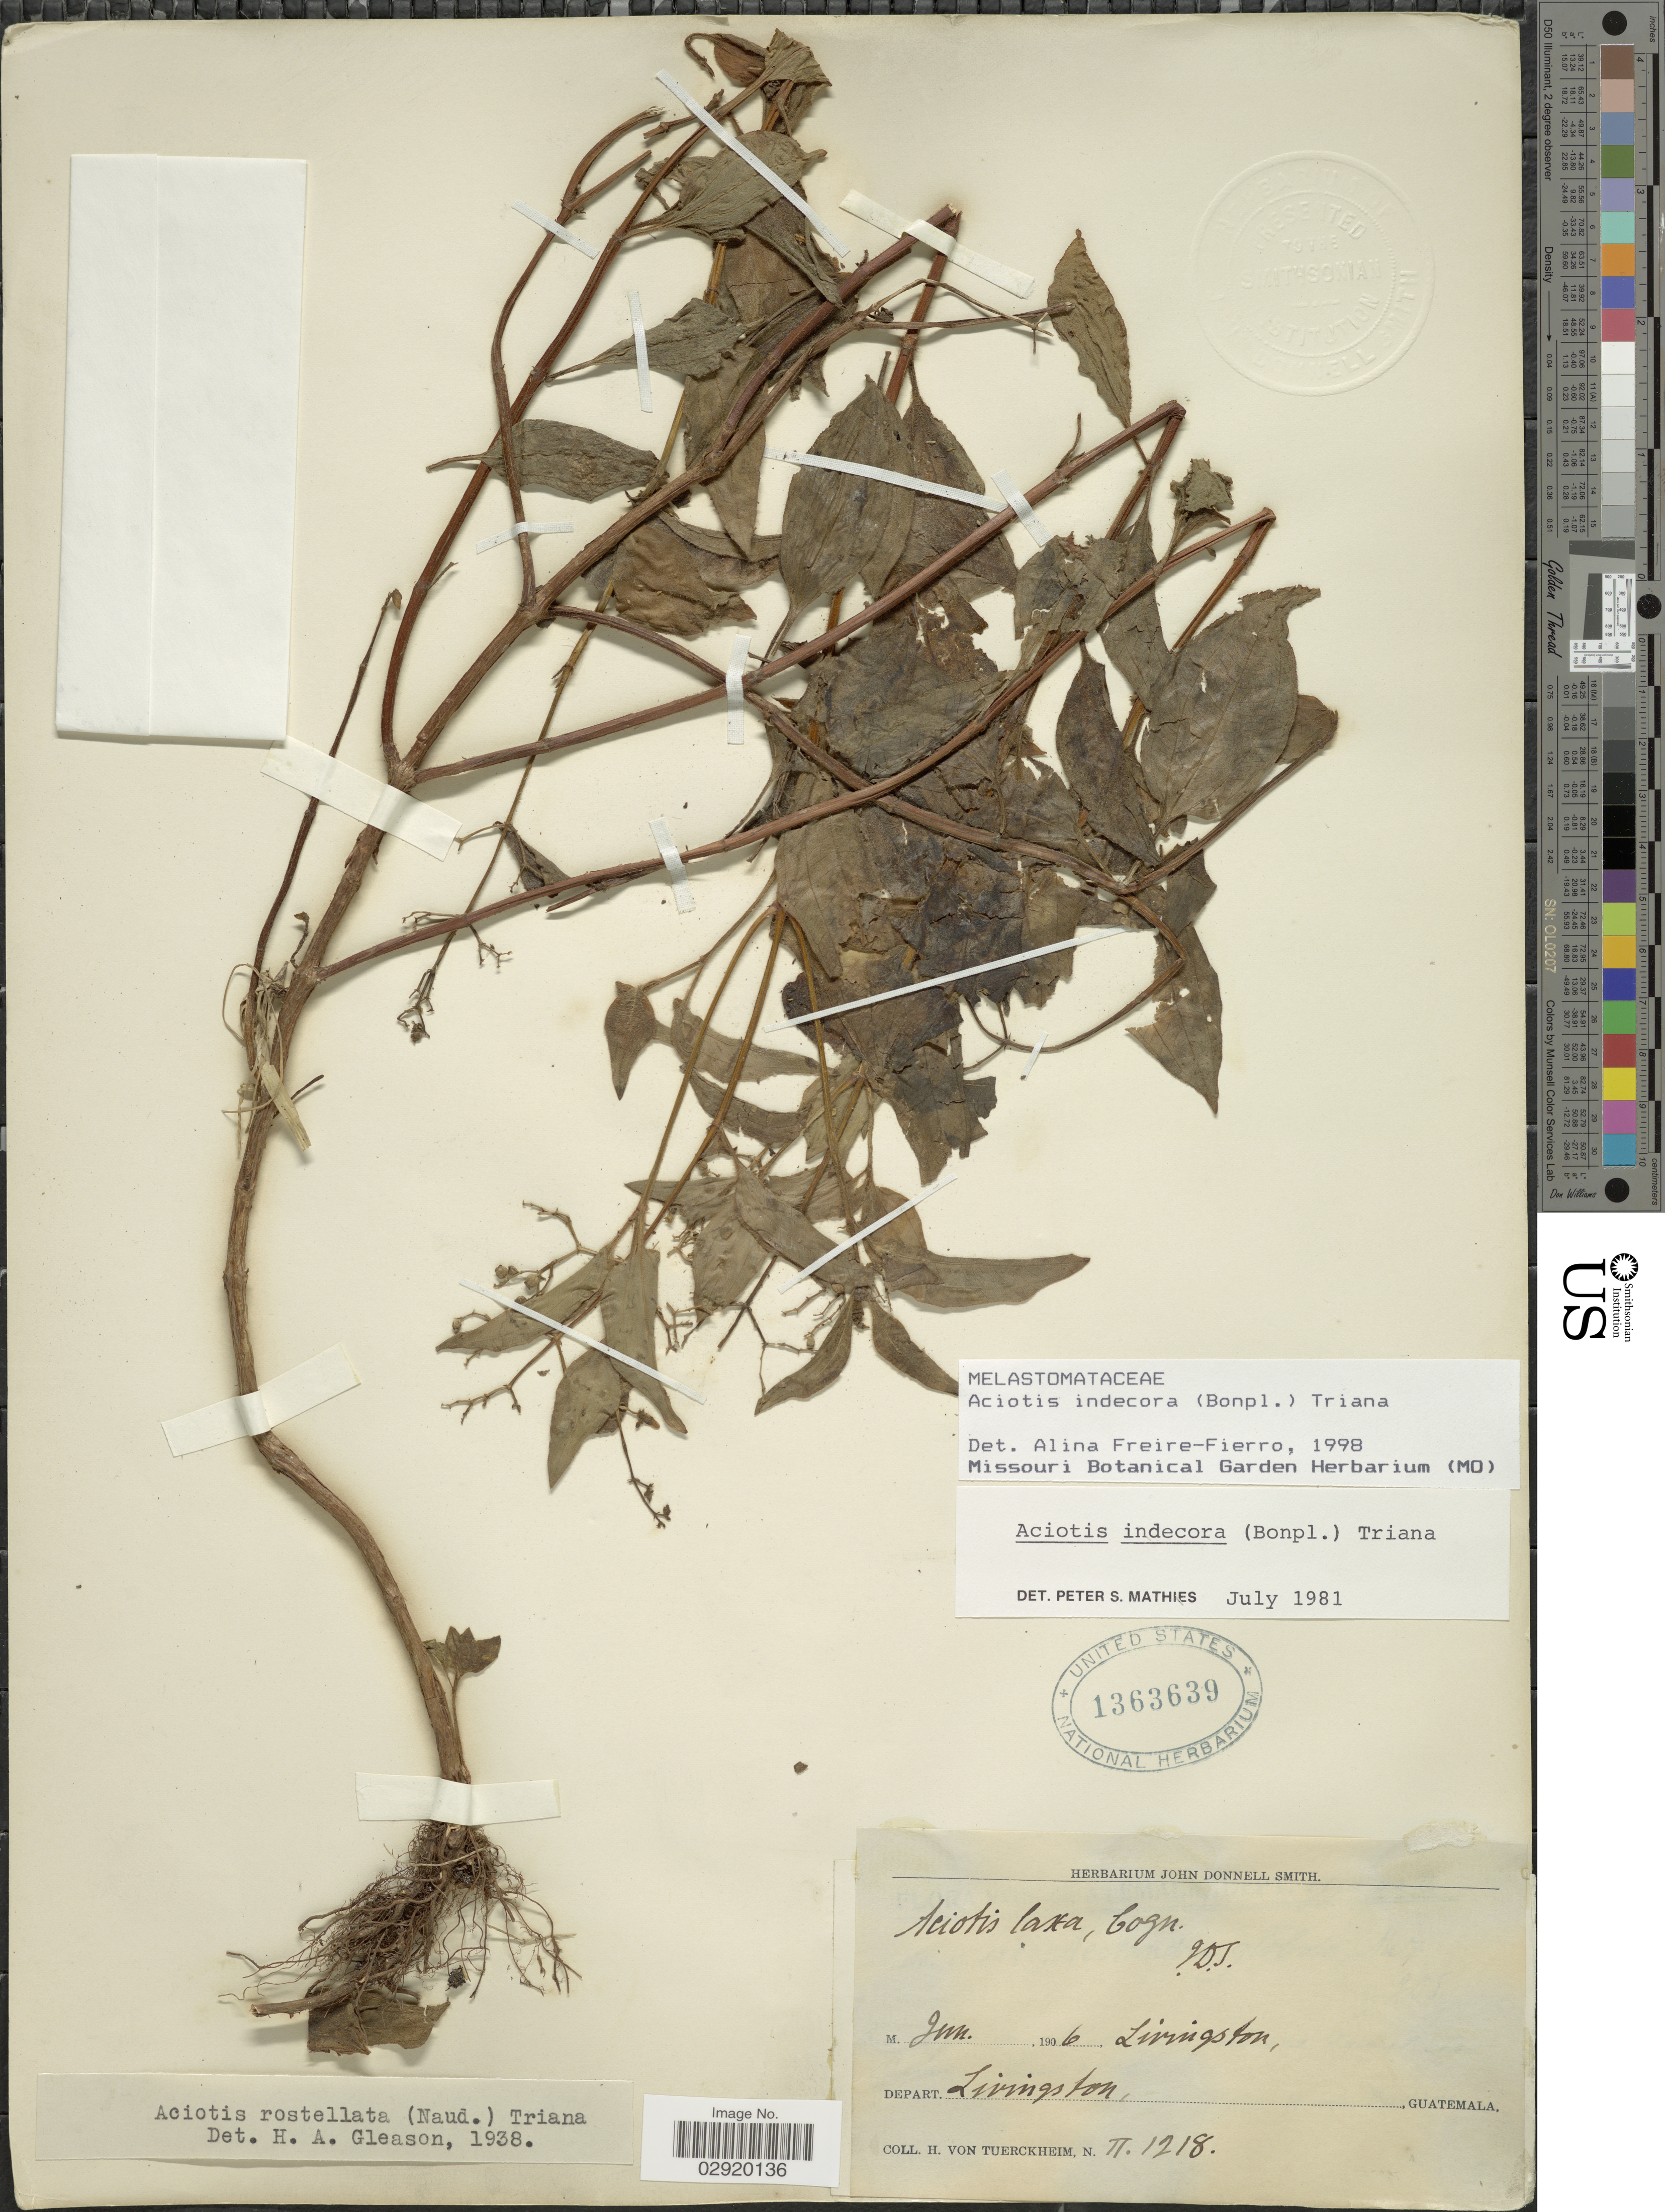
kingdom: Plantae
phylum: Tracheophyta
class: Magnoliopsida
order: Myrtales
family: Melastomataceae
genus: Aciotis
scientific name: Aciotis indecora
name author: (Bonpl.) Triana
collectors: H. von Türckheim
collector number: II1218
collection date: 1906-06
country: Guatemala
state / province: Izabal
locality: Livingston, Depart. Livingston.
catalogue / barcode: US 1363639